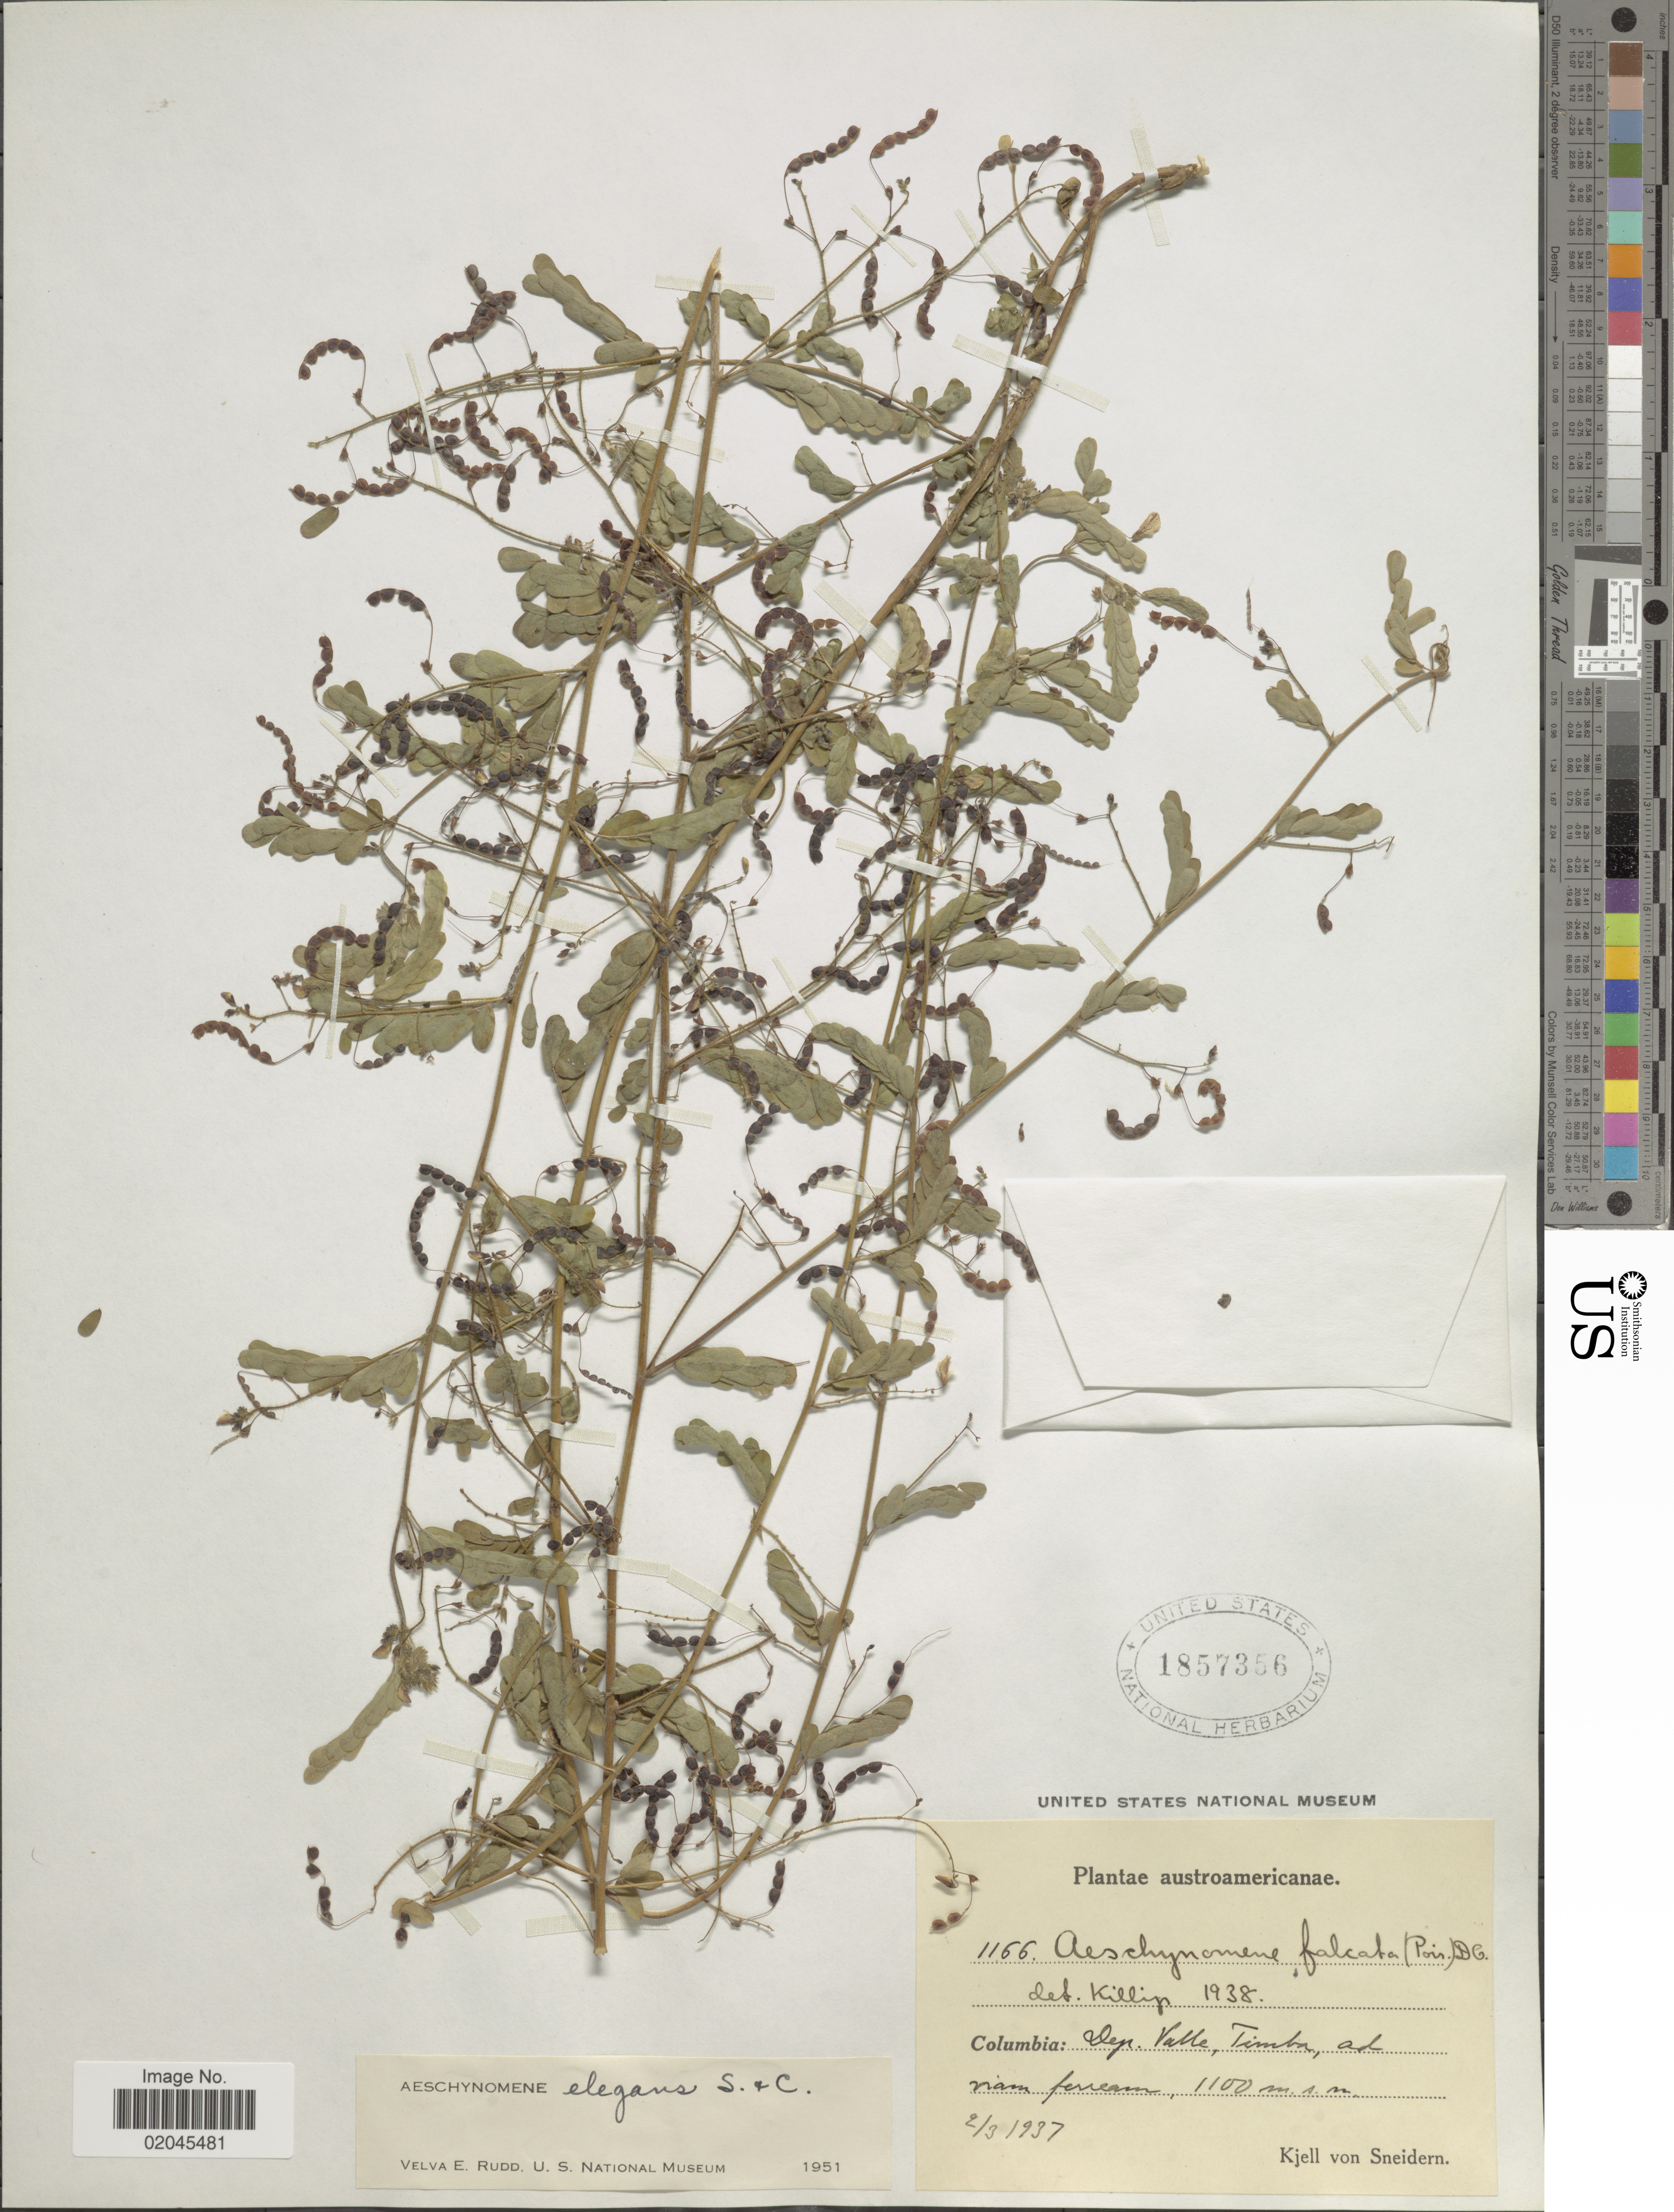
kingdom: Plantae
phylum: Tracheophyta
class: Magnoliopsida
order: Fabales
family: Fabaceae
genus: Aeschynomene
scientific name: Aeschynomene elegans var. elegans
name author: Cham. ex Schltdl.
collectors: K. von Sneidern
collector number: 31166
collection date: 1937-03-02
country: Colombia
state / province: Valle del Cauca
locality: Columbia: Dep. Valle, Timba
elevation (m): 1100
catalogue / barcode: US 1857356